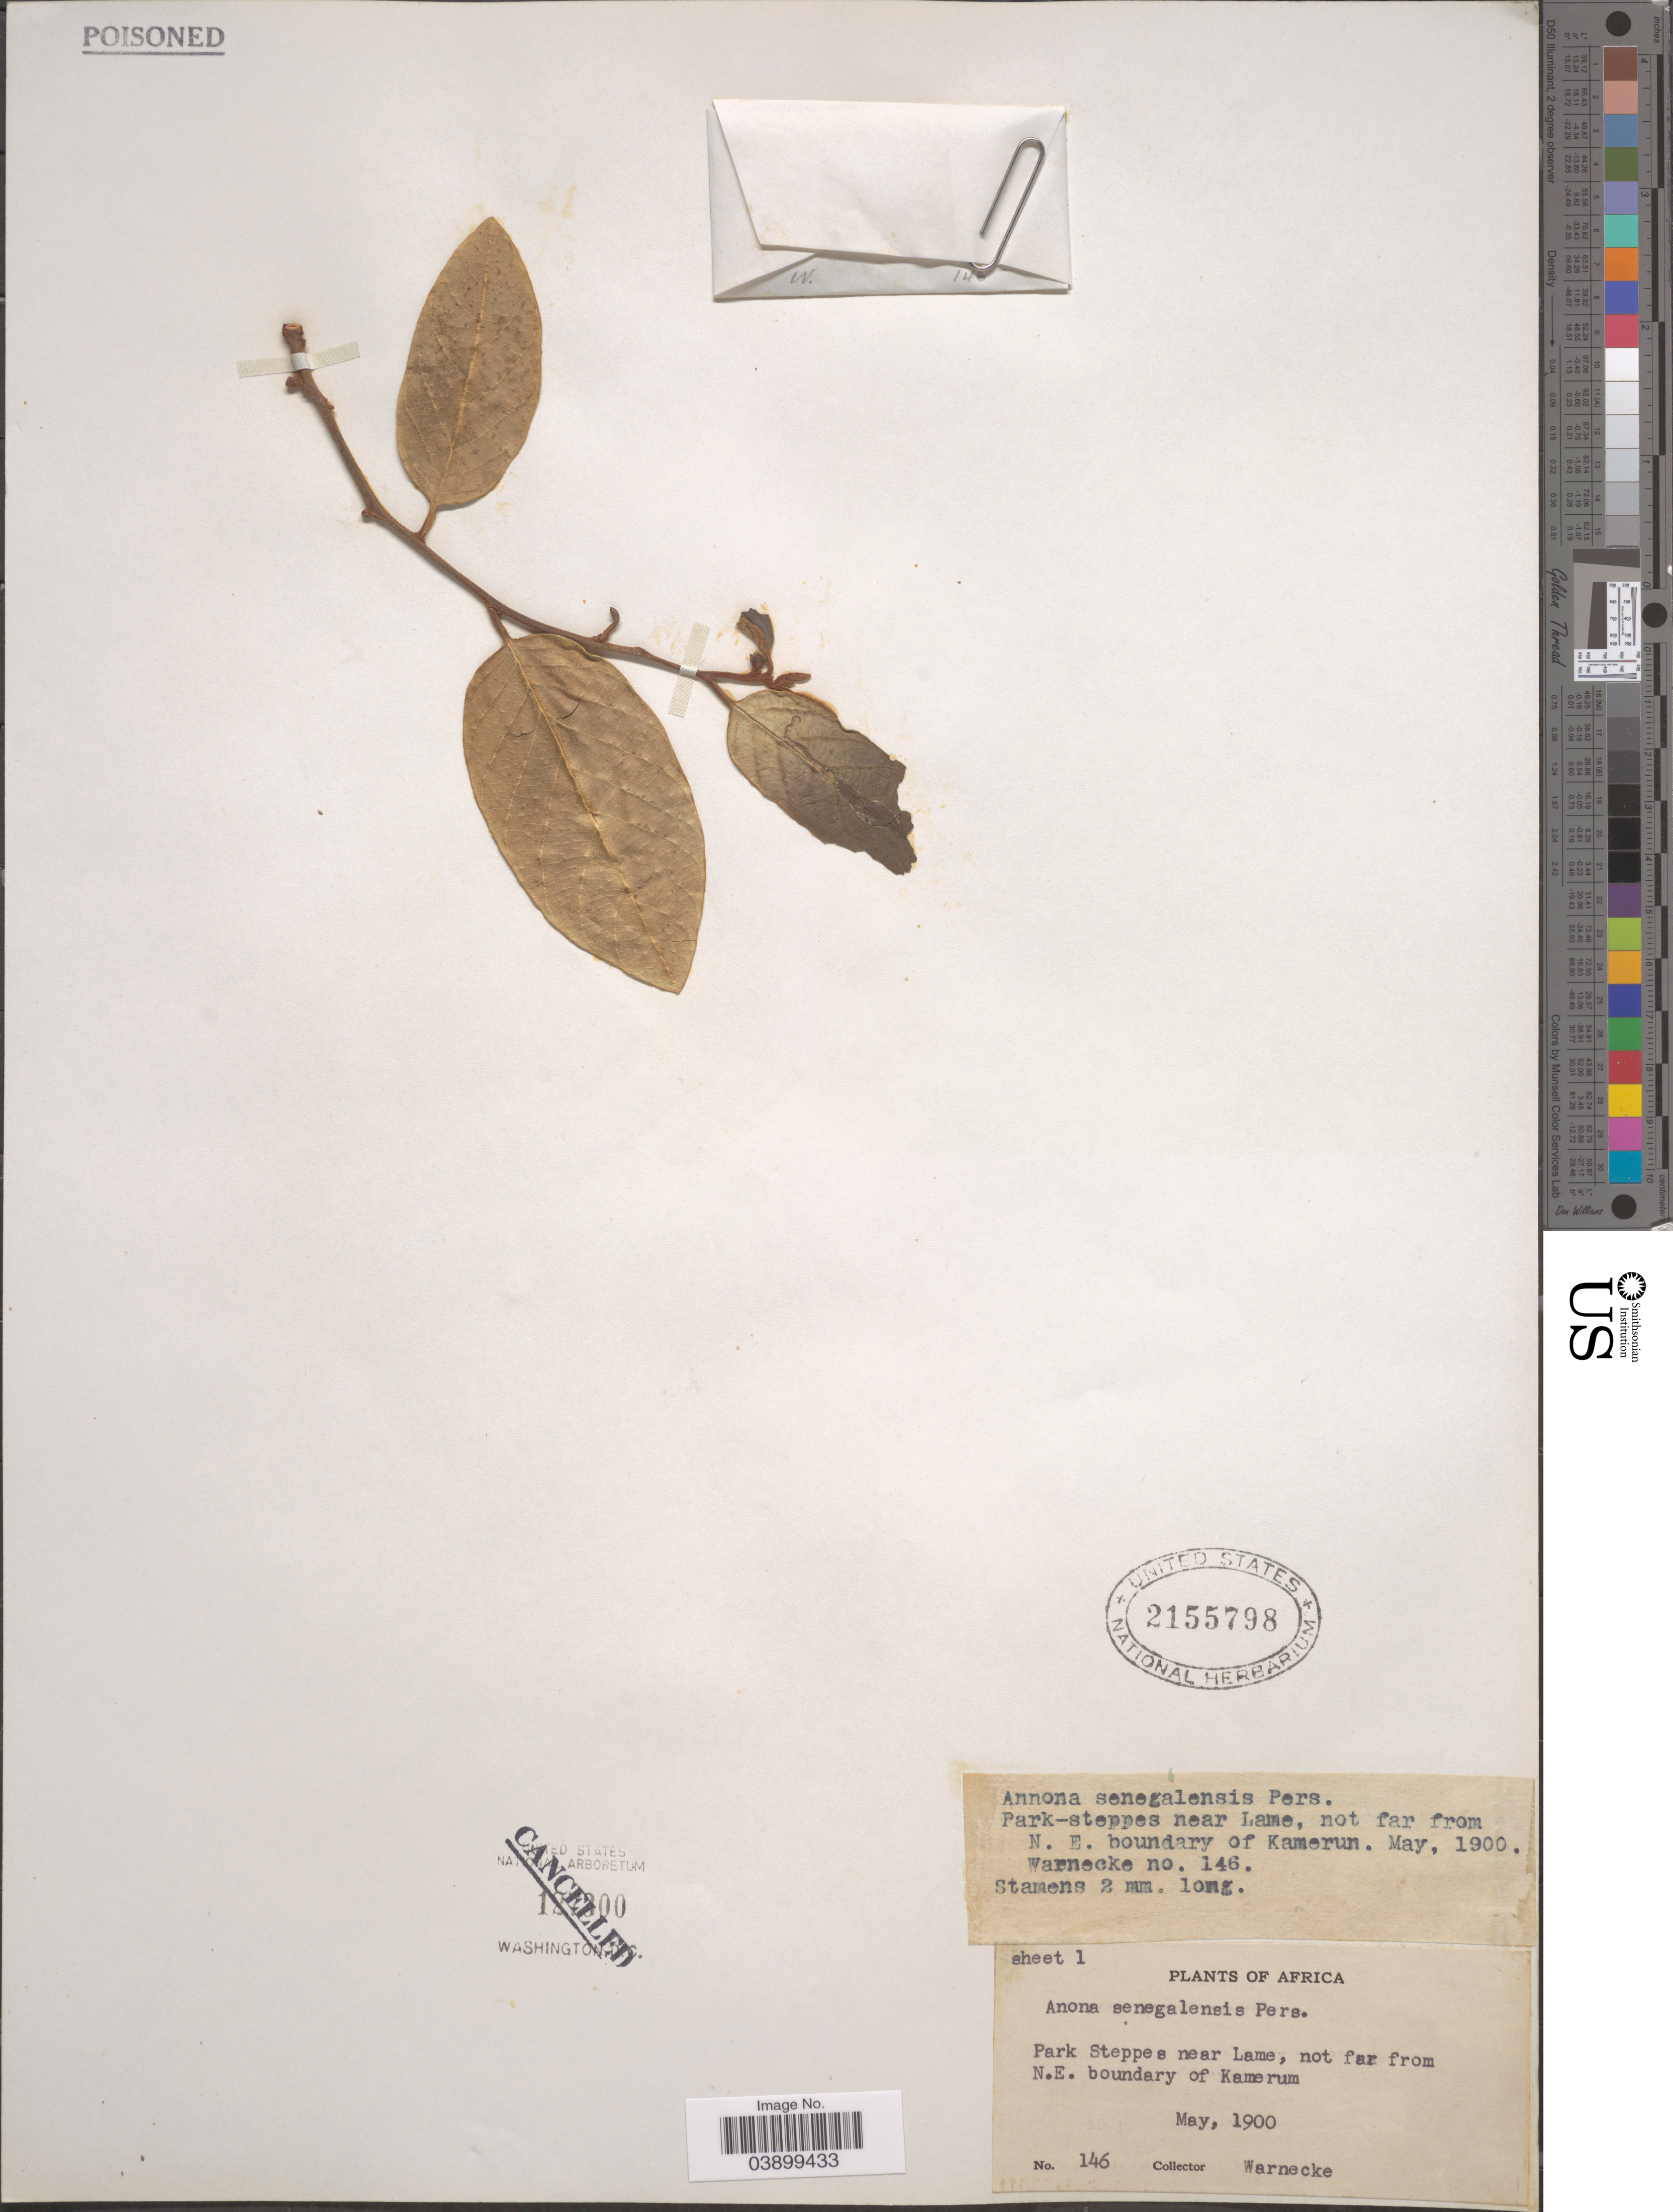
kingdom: Plantae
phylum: Tracheophyta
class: Magnoliopsida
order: Magnoliales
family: Annonaceae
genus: Annona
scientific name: Annona senegalensis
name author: Pers.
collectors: -. Warnecke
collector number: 146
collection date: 1900-05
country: Cameroon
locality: Park Steppes near Lame, not far from N.E. boundary of Kamerun.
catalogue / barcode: US 2155798